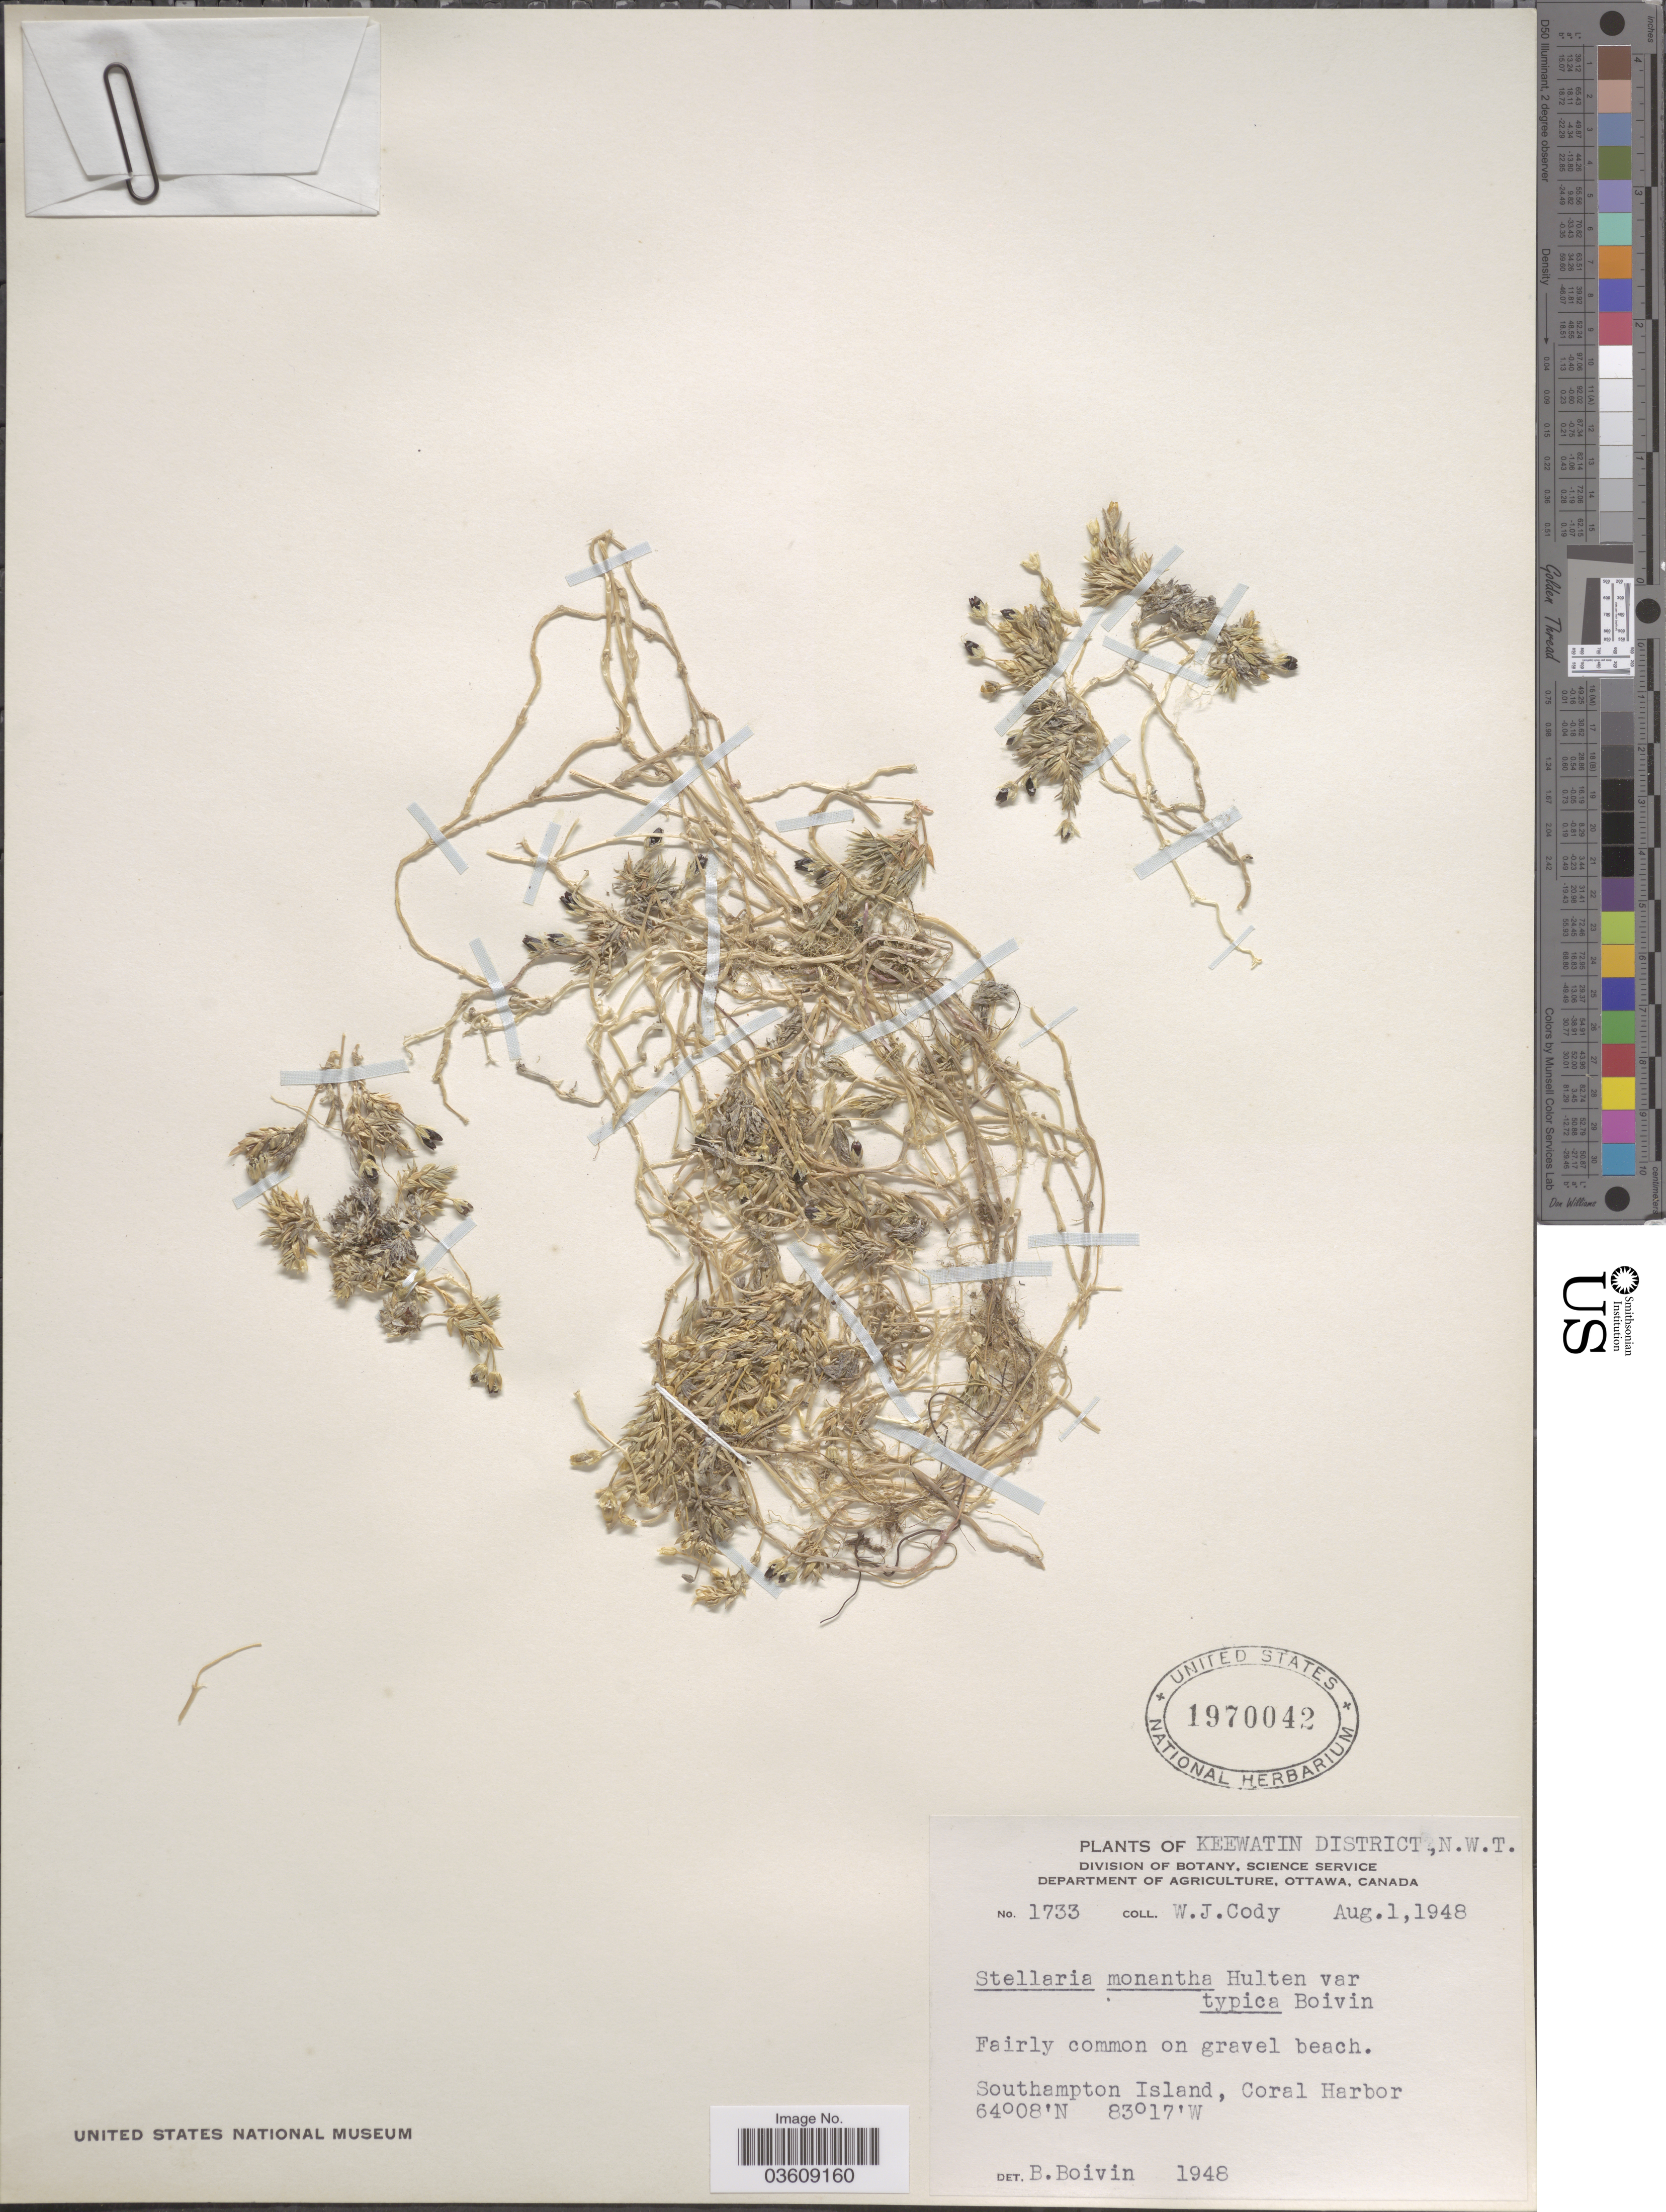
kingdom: Plantae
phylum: Tracheophyta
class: Magnoliopsida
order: Caryophyllales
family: Caryophyllaceae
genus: Stellaria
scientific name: Stellaria monantha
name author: Hultén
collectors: W. Cody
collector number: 1733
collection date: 1948-08-01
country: Canada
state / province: Northwest Territories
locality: Keewatin District. Southampton Island, Coral Harbor.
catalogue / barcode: US 1970042